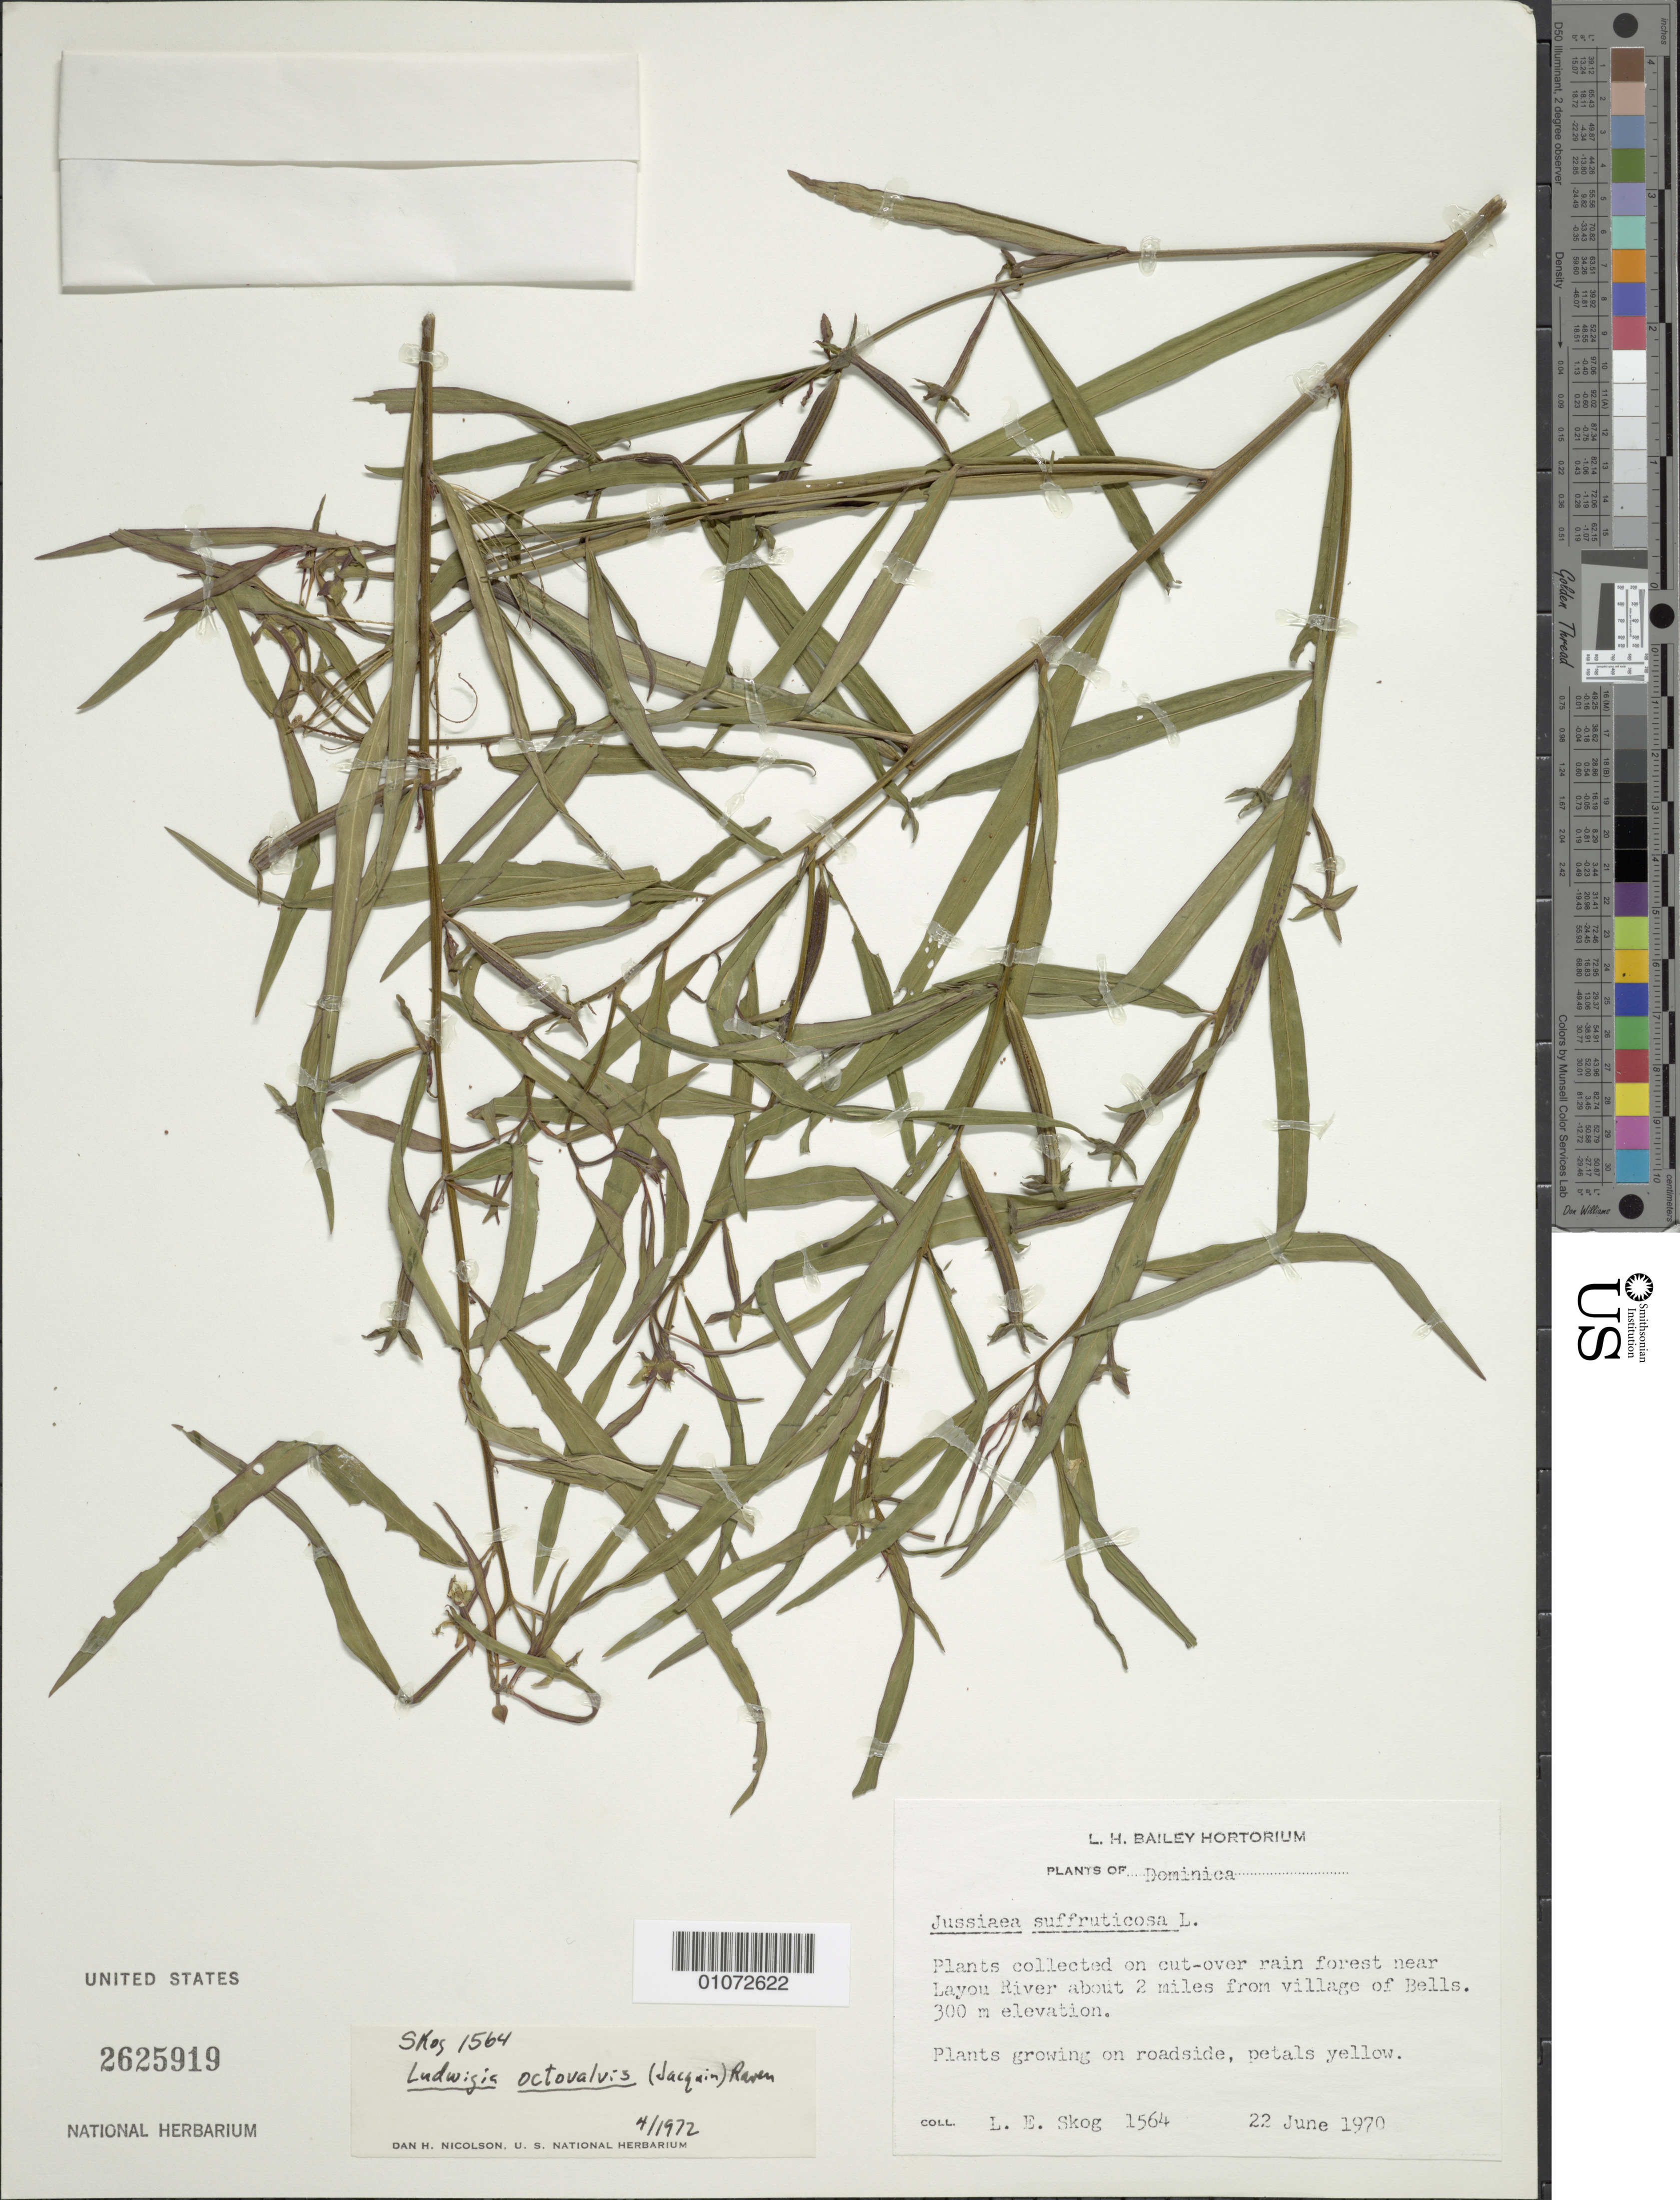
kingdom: Plantae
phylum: Tracheophyta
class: Magnoliopsida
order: Myrtales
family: Onagraceae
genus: Ludwigia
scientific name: Ludwigia octovalvis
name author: (Jacq.) P.H. Raven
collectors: L. E. Skog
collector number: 1564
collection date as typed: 22 Jun 1970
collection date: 1970-06-22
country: Dominica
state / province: St. Joseph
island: Dominica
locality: Plants collected on cut-over rain forest near Layou River about 2 miles from village of Bells. Growing on roadside.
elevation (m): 300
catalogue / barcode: US 2625919